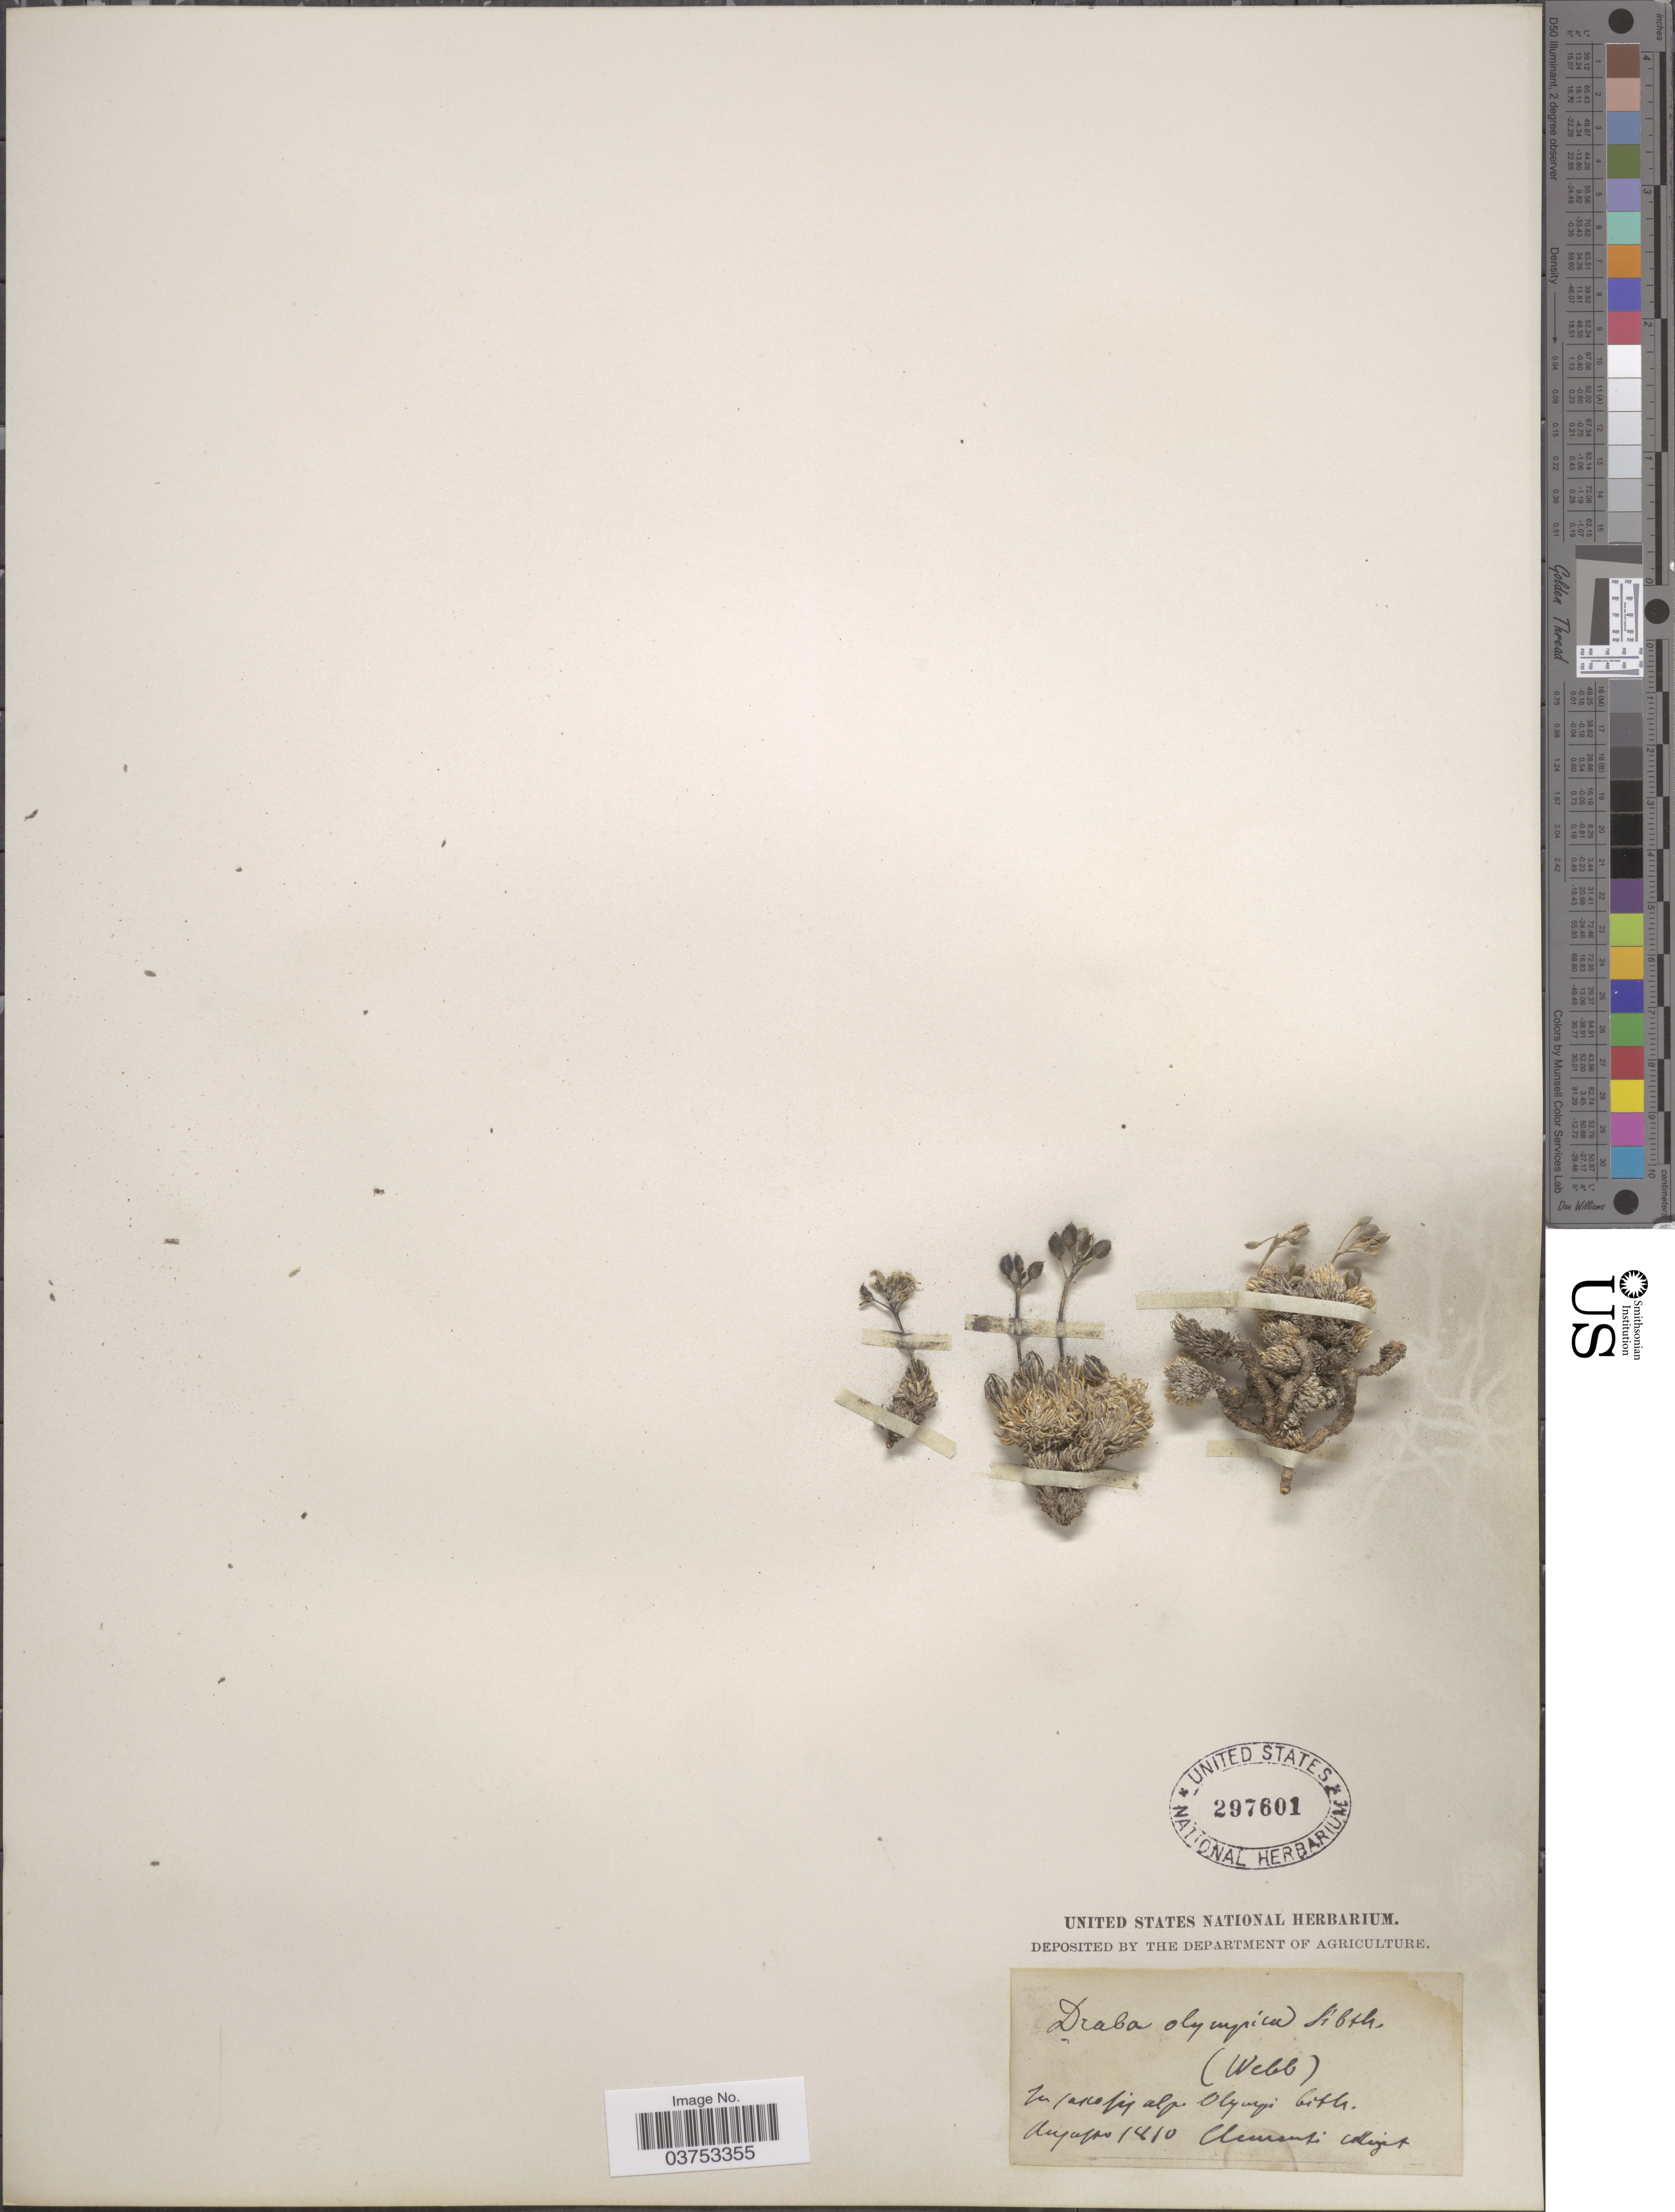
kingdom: Plantae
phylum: Tracheophyta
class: Magnoliopsida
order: Brassicales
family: Brassicaceae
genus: Draba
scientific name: Draba olympica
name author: Sibth. ex DC.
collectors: Clementi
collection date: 1810-08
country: Turkey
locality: In saxosis alp. Olympi bith.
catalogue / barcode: US 297601